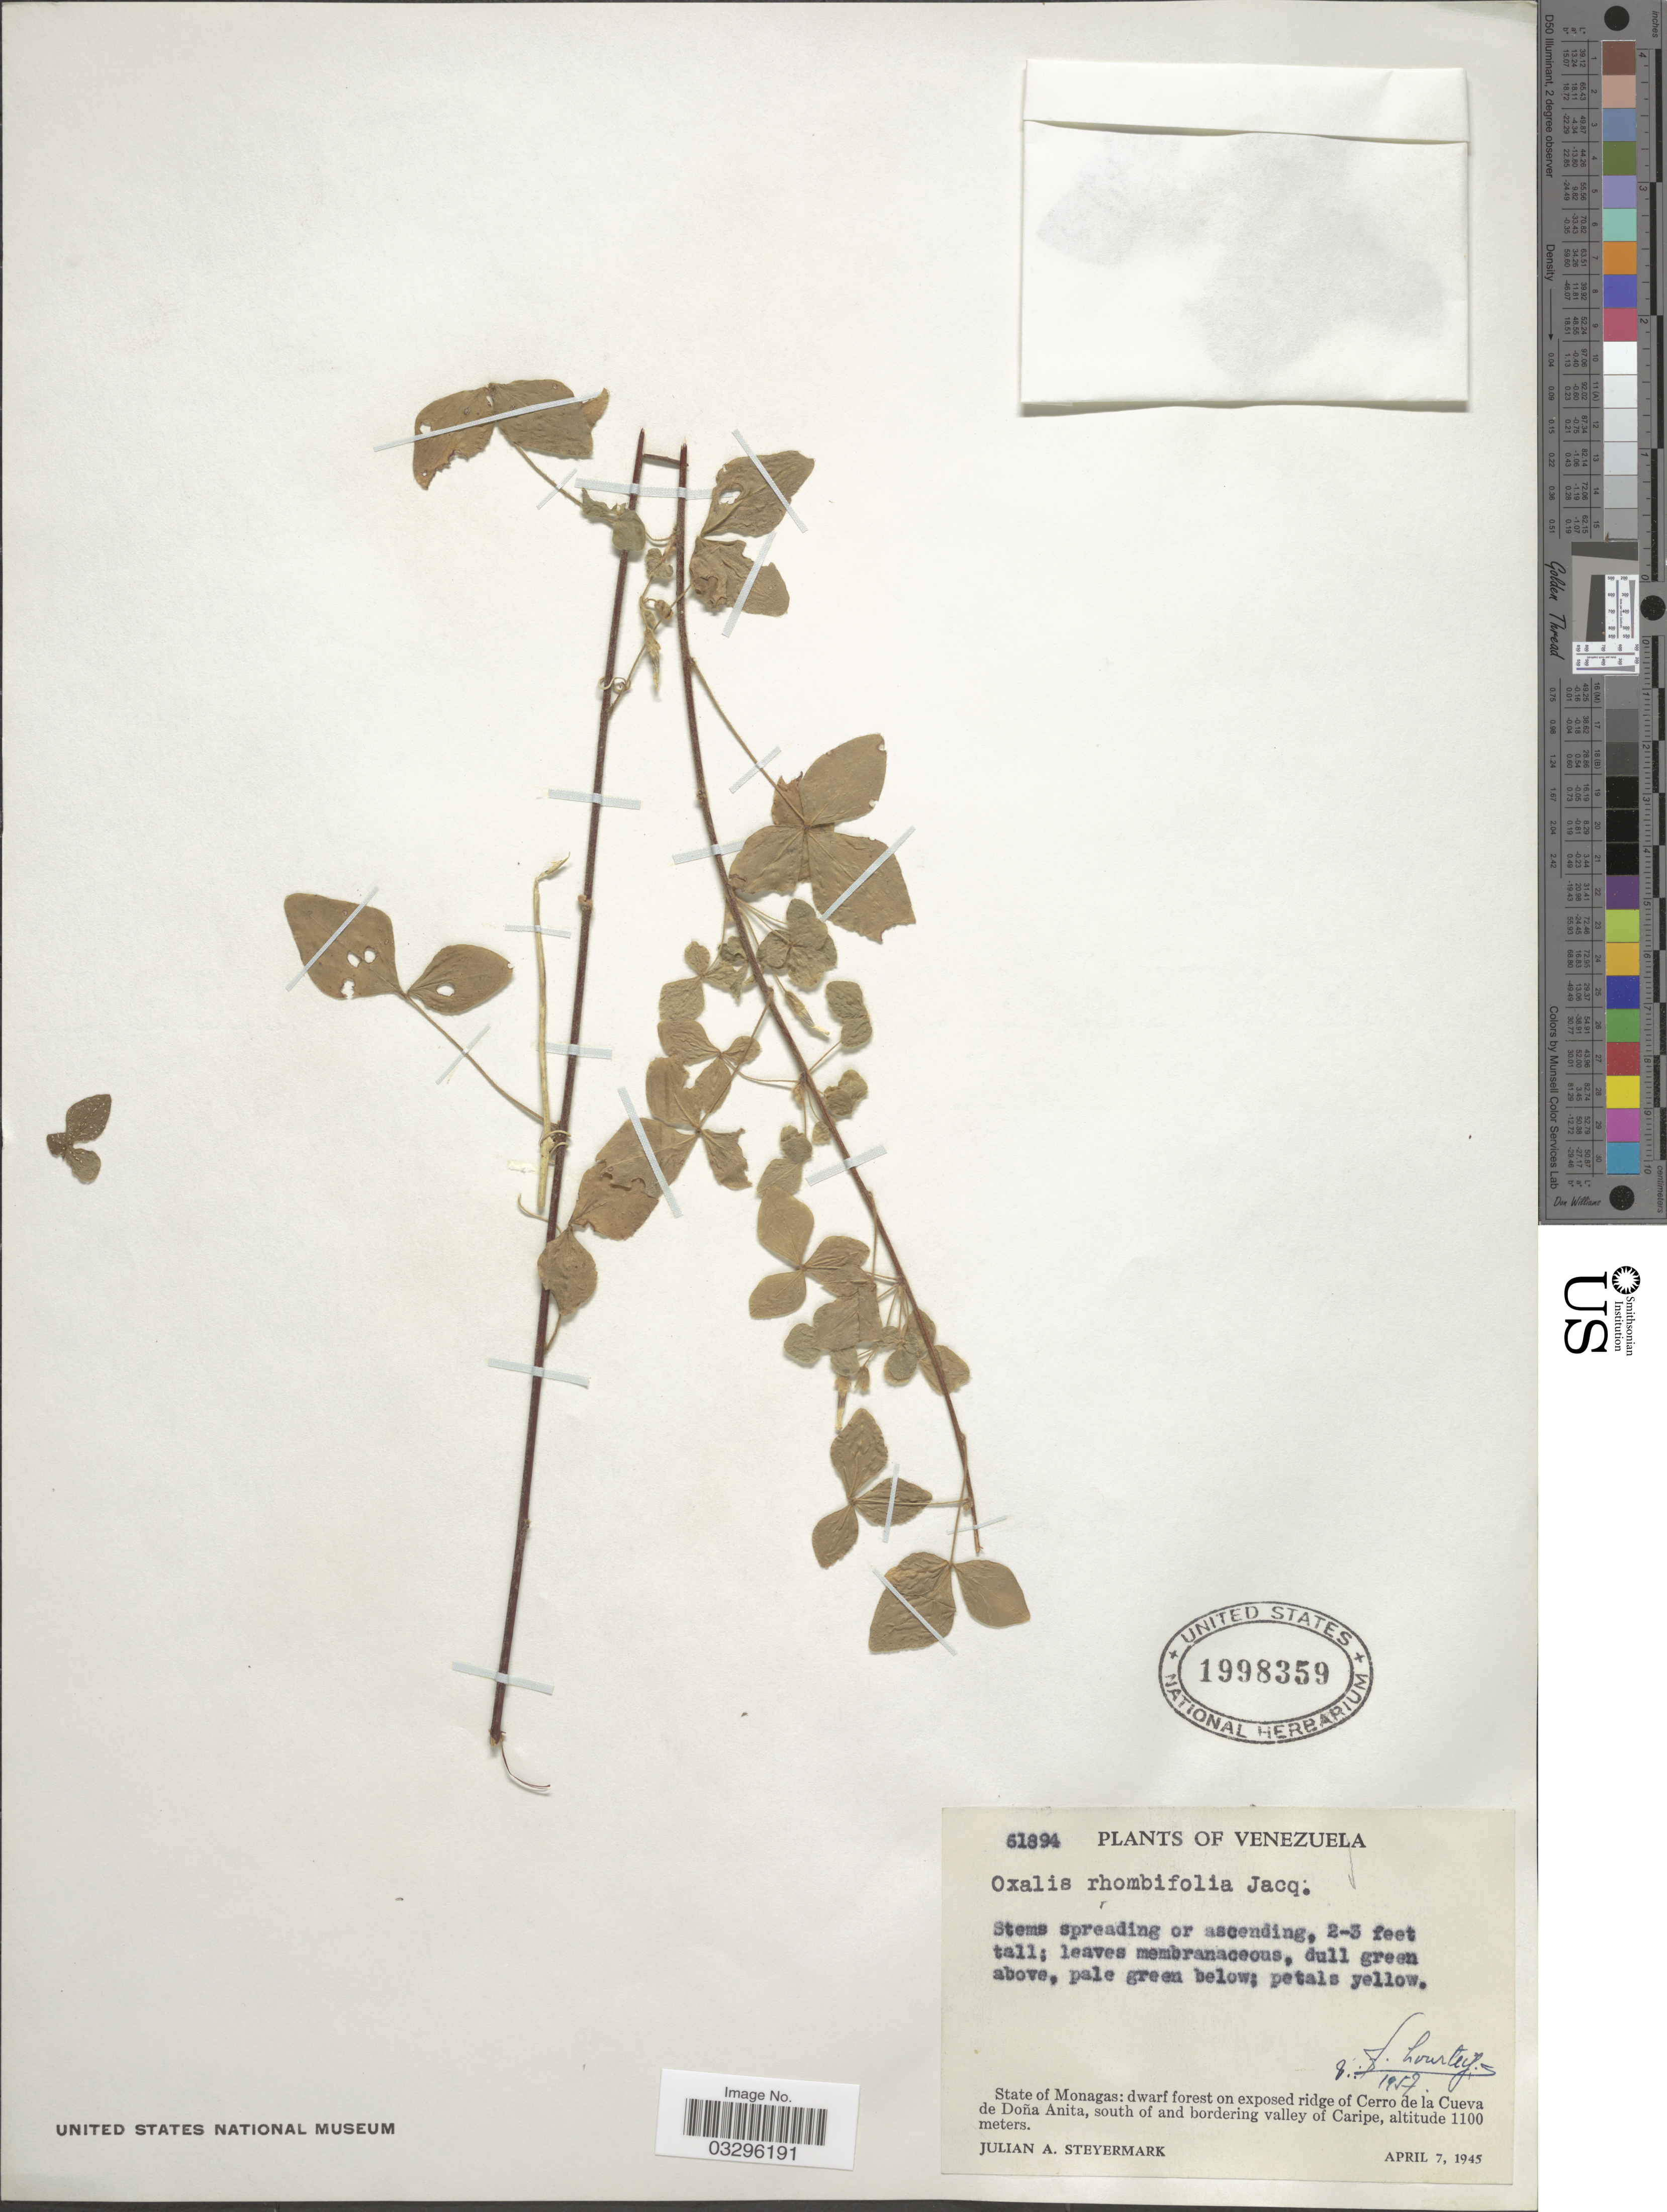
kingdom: Plantae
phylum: Tracheophyta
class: Magnoliopsida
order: Oxalidales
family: Oxalidaceae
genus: Oxalis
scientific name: Oxalis rhombifolia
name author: Jacq.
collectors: J. Steyermark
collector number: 61894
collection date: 1945-04-07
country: Venezuela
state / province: Monagas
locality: Dwarf forest on exposed ridge of Cerro de la Cueva de Doña Anita, south of and bordering valley of Caripe.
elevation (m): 1100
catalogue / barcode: US 1998359